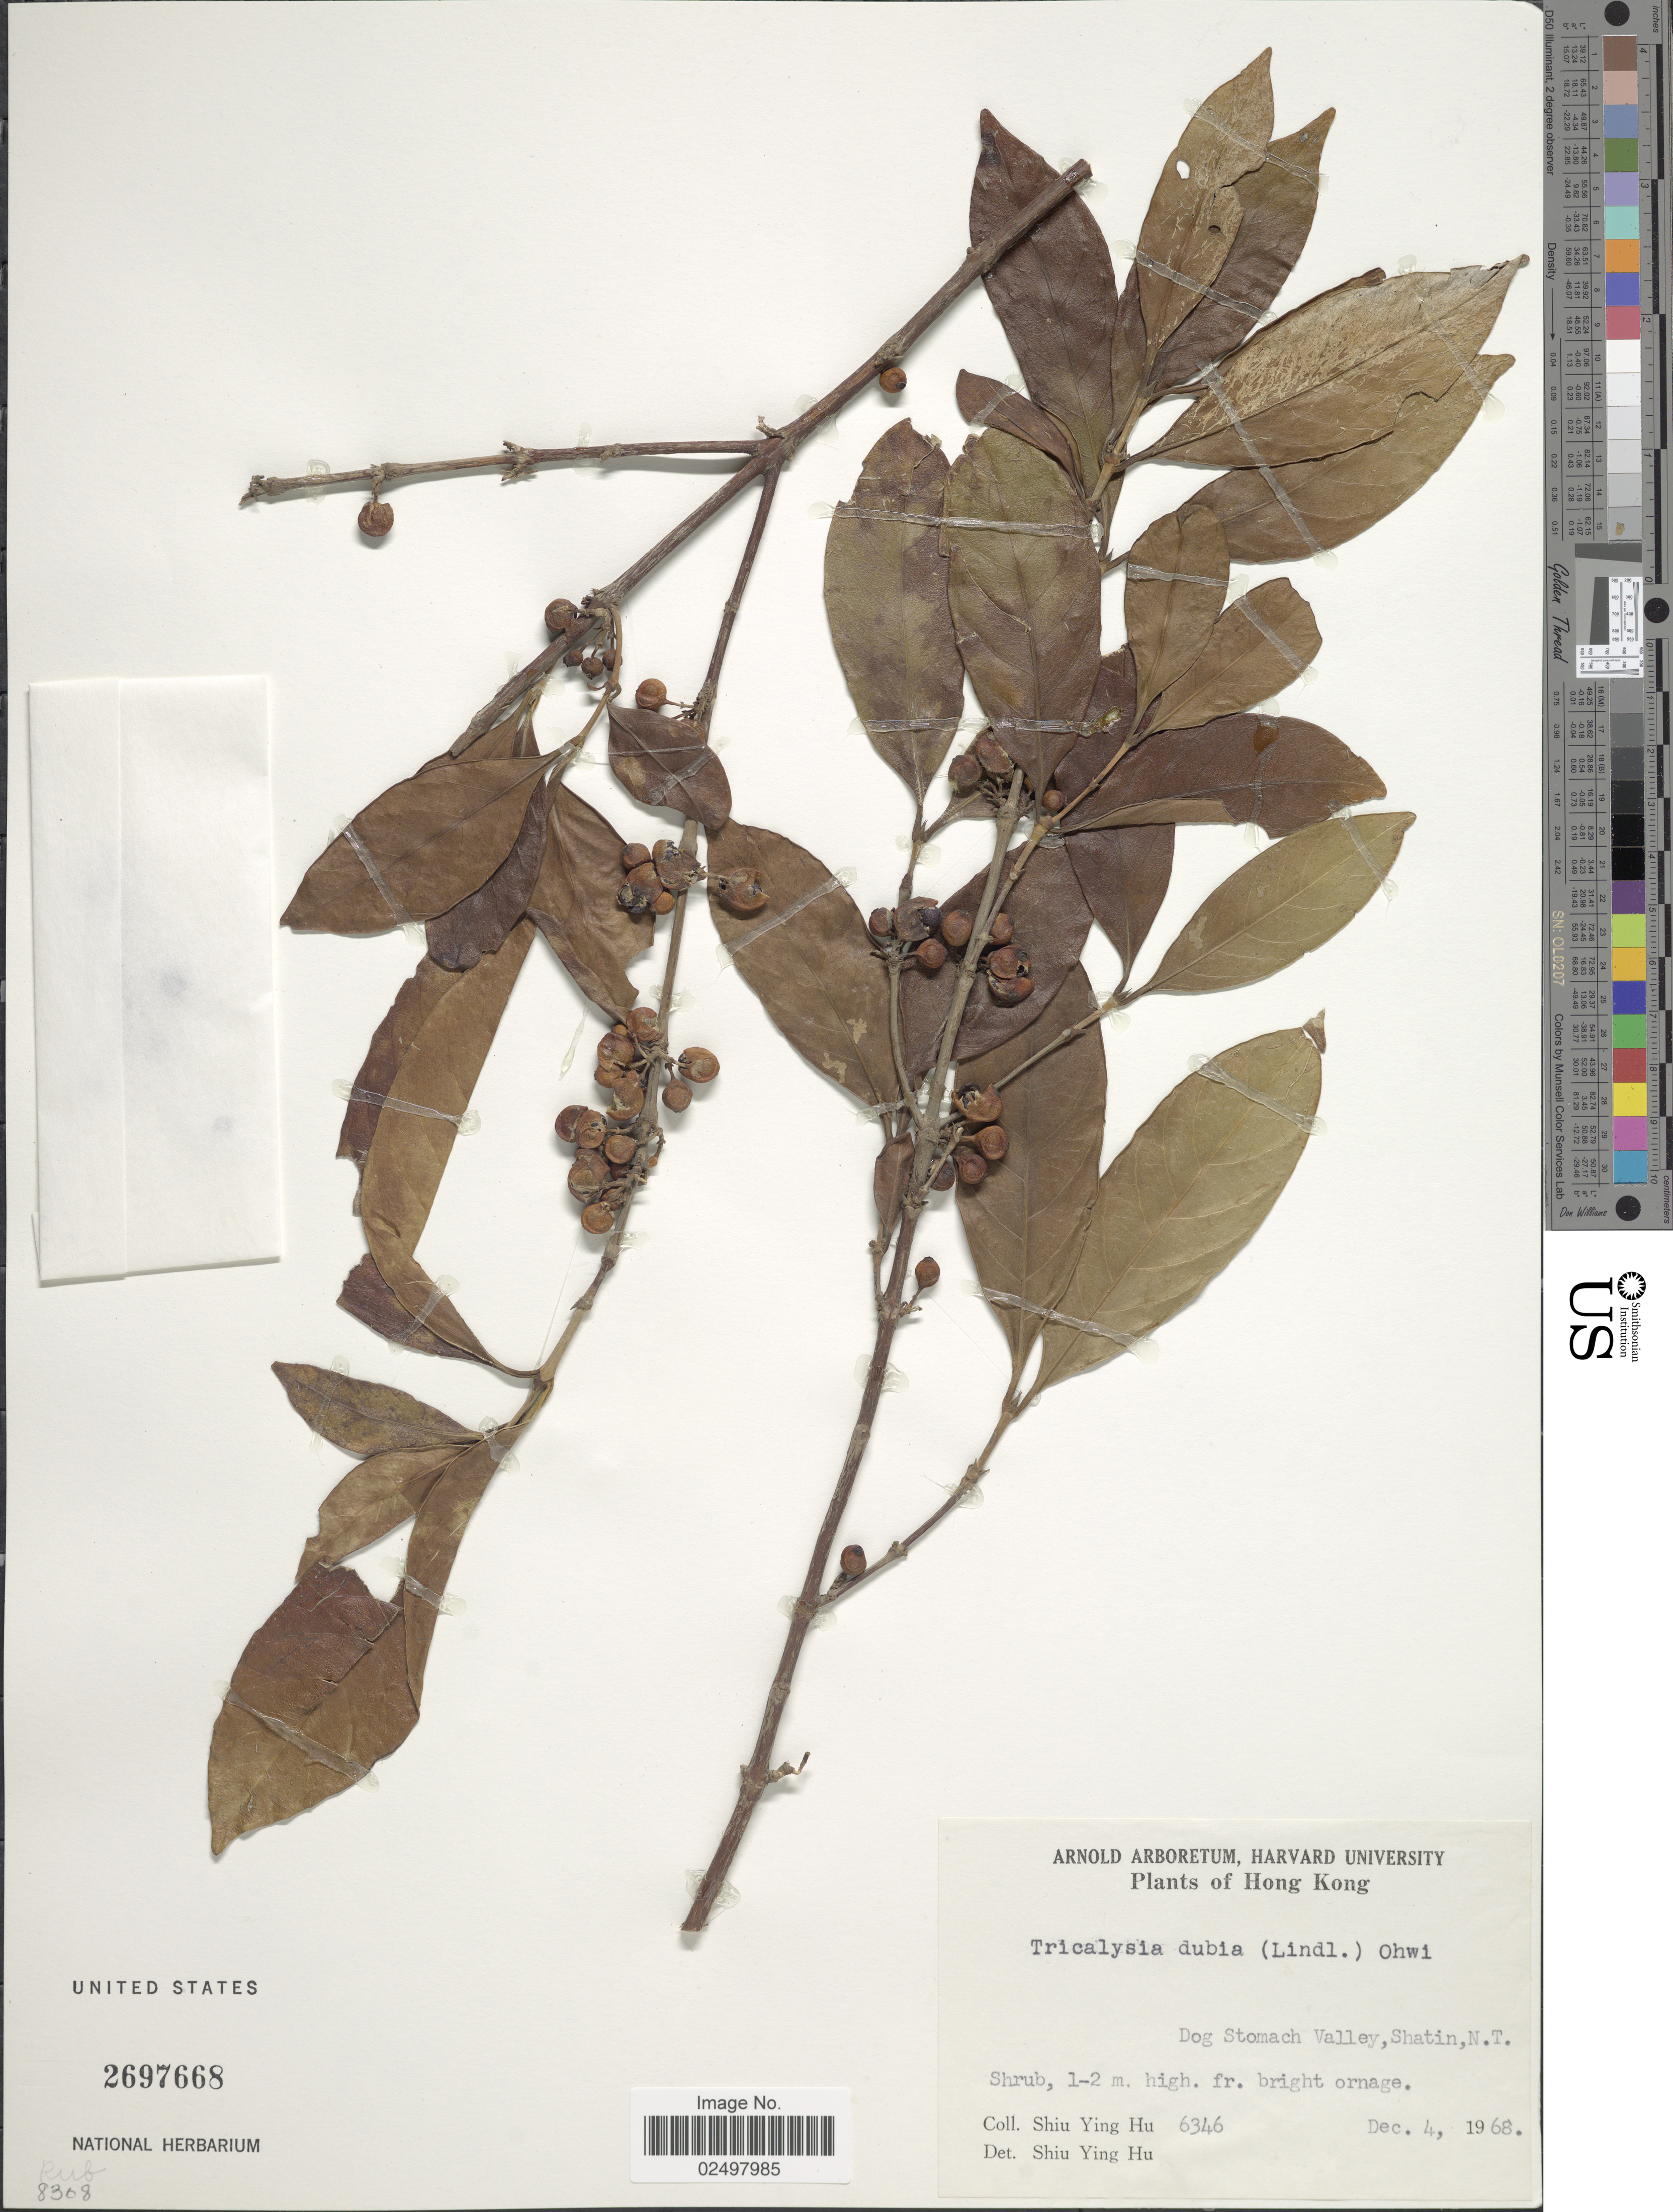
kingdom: Plantae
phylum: Tracheophyta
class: Magnoliopsida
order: Gentianales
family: Rubiaceae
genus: Tricalysia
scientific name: Tricalysia dubia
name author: (Lindl.) Ohwi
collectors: S. Y. Hu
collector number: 6346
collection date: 1968-12-04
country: China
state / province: Hong Kong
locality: Dog Stomach Valley, Shatin, N.T.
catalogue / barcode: US 2697668